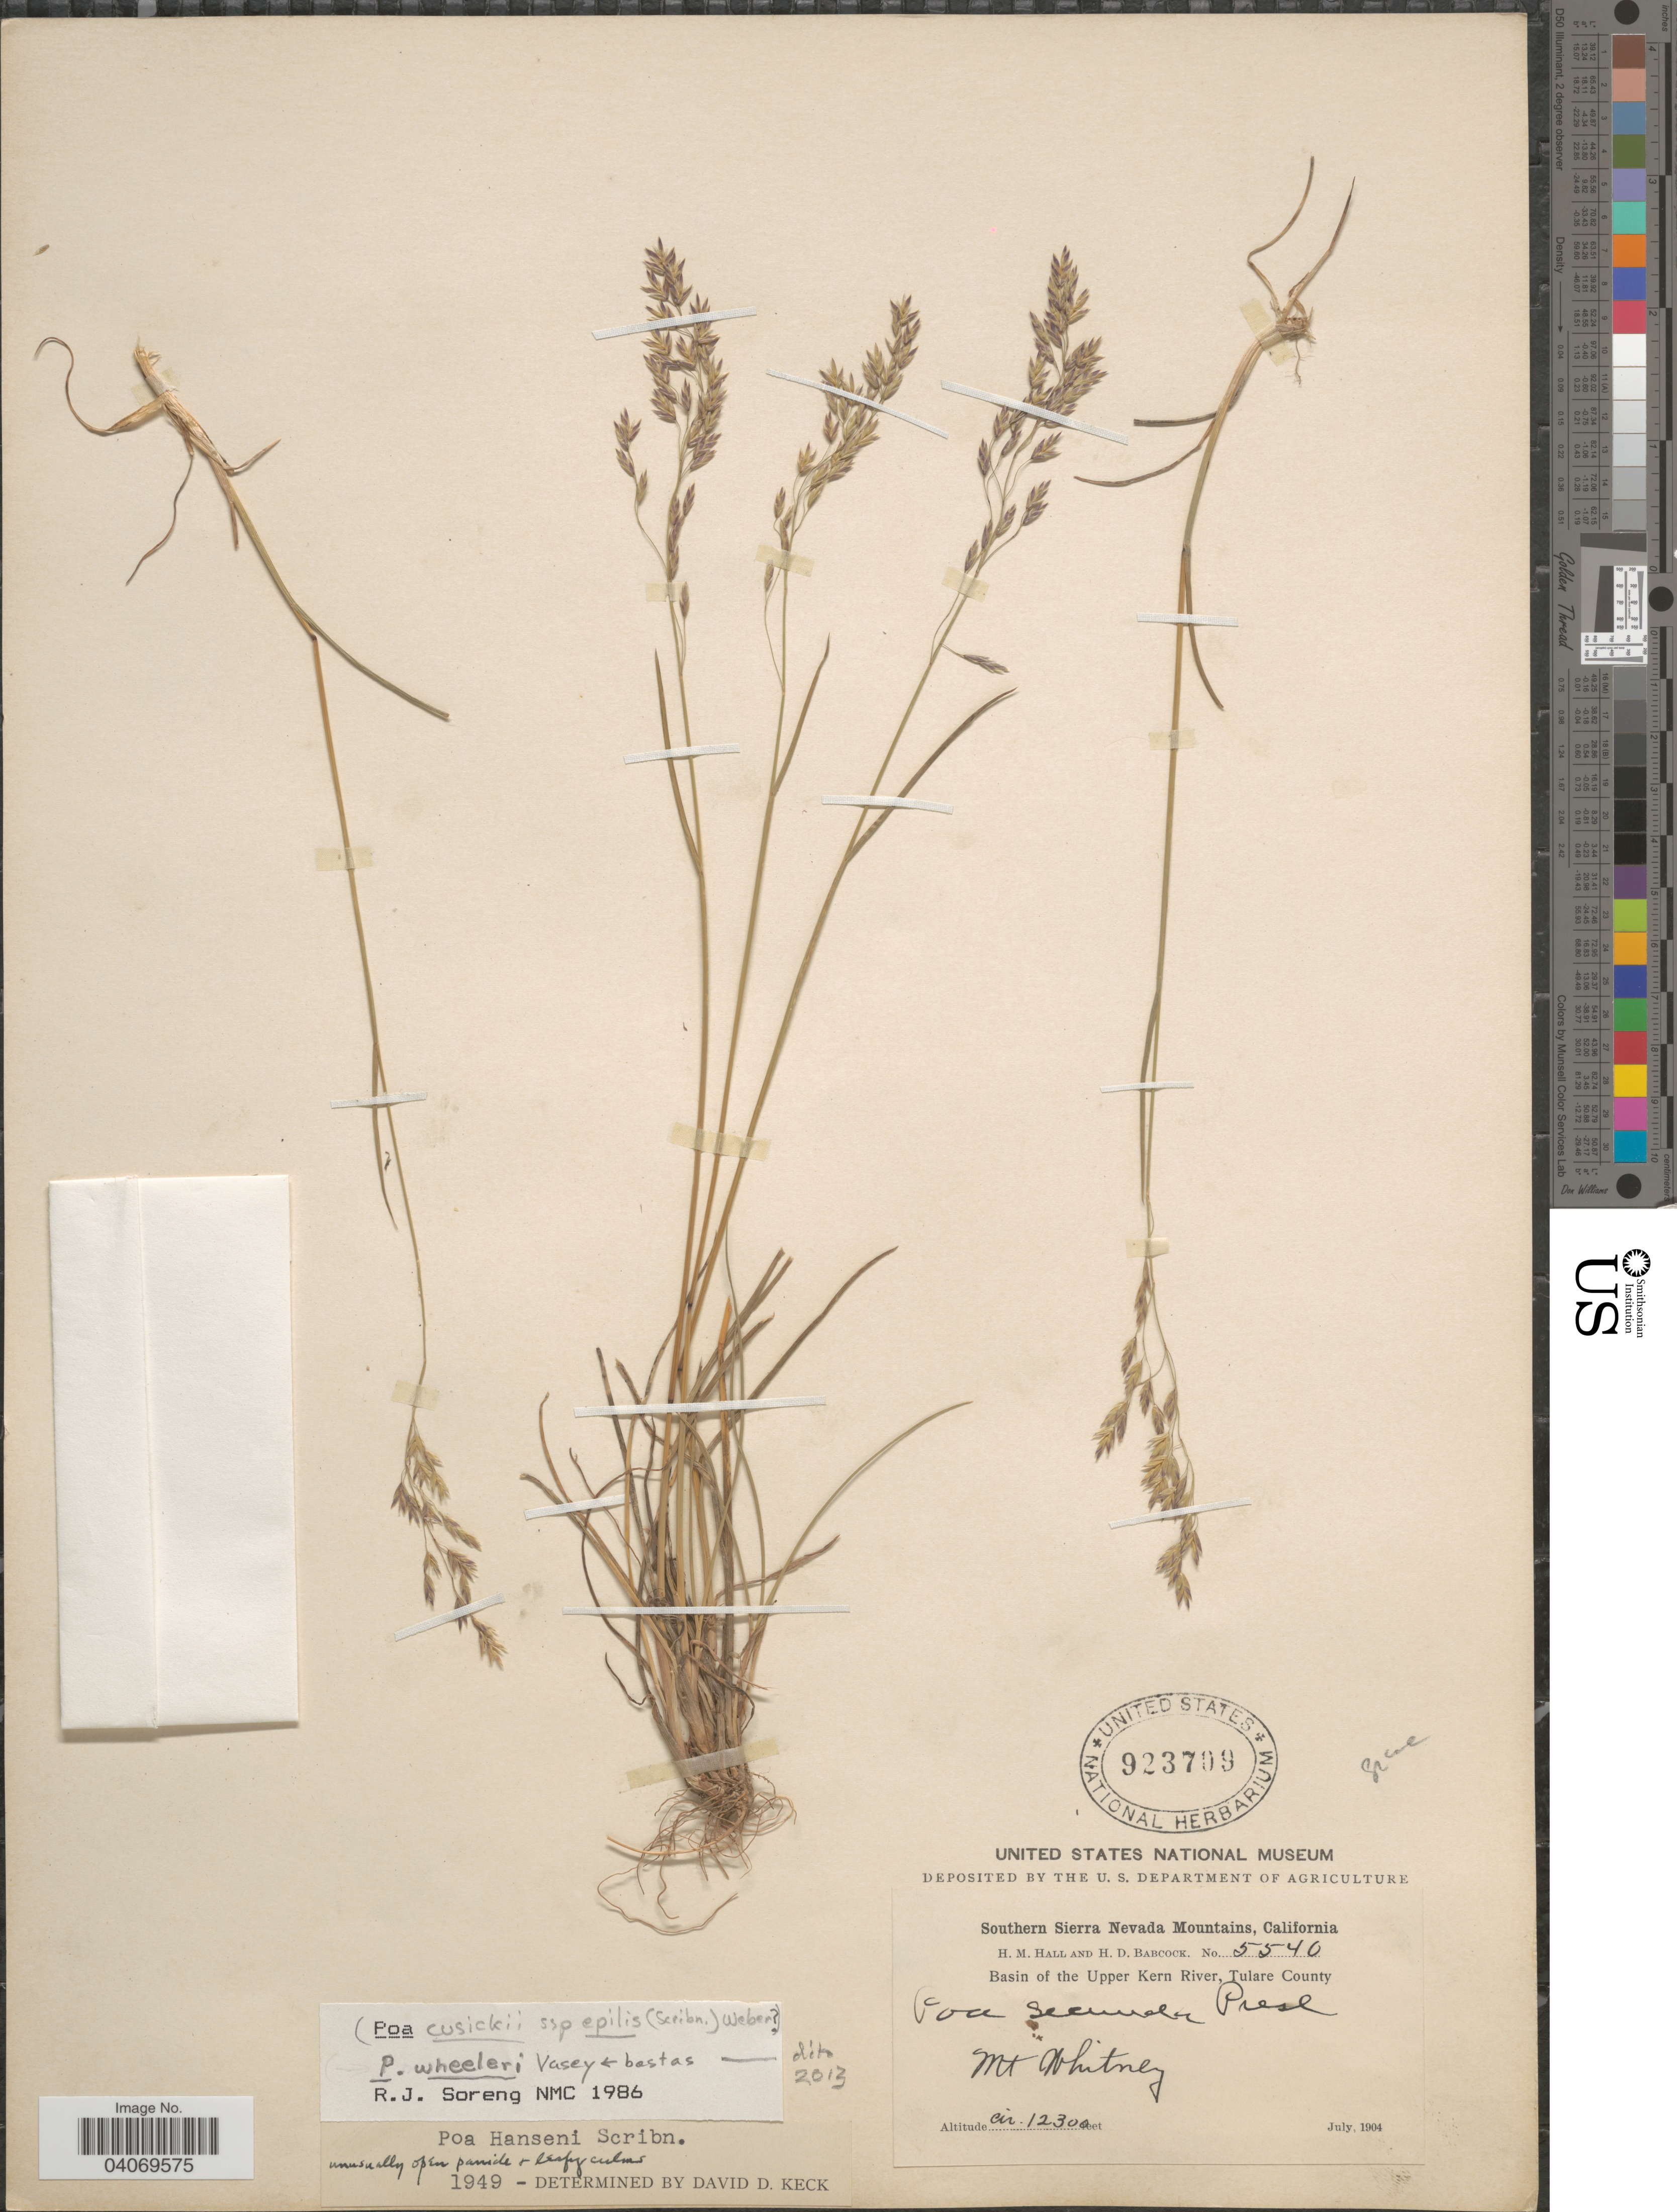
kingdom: Plantae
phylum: Tracheophyta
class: Liliopsida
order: Poales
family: Poaceae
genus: Poa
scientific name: Poa sp.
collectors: H. M. Hall & H. Babcock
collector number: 5540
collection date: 1904-07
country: United States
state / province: California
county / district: Tulare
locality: Southern Sierra Nevada Mountains. Basin of the Upper Kern River, Tulare County. Mt Whitney.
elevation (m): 3749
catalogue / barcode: US 923709